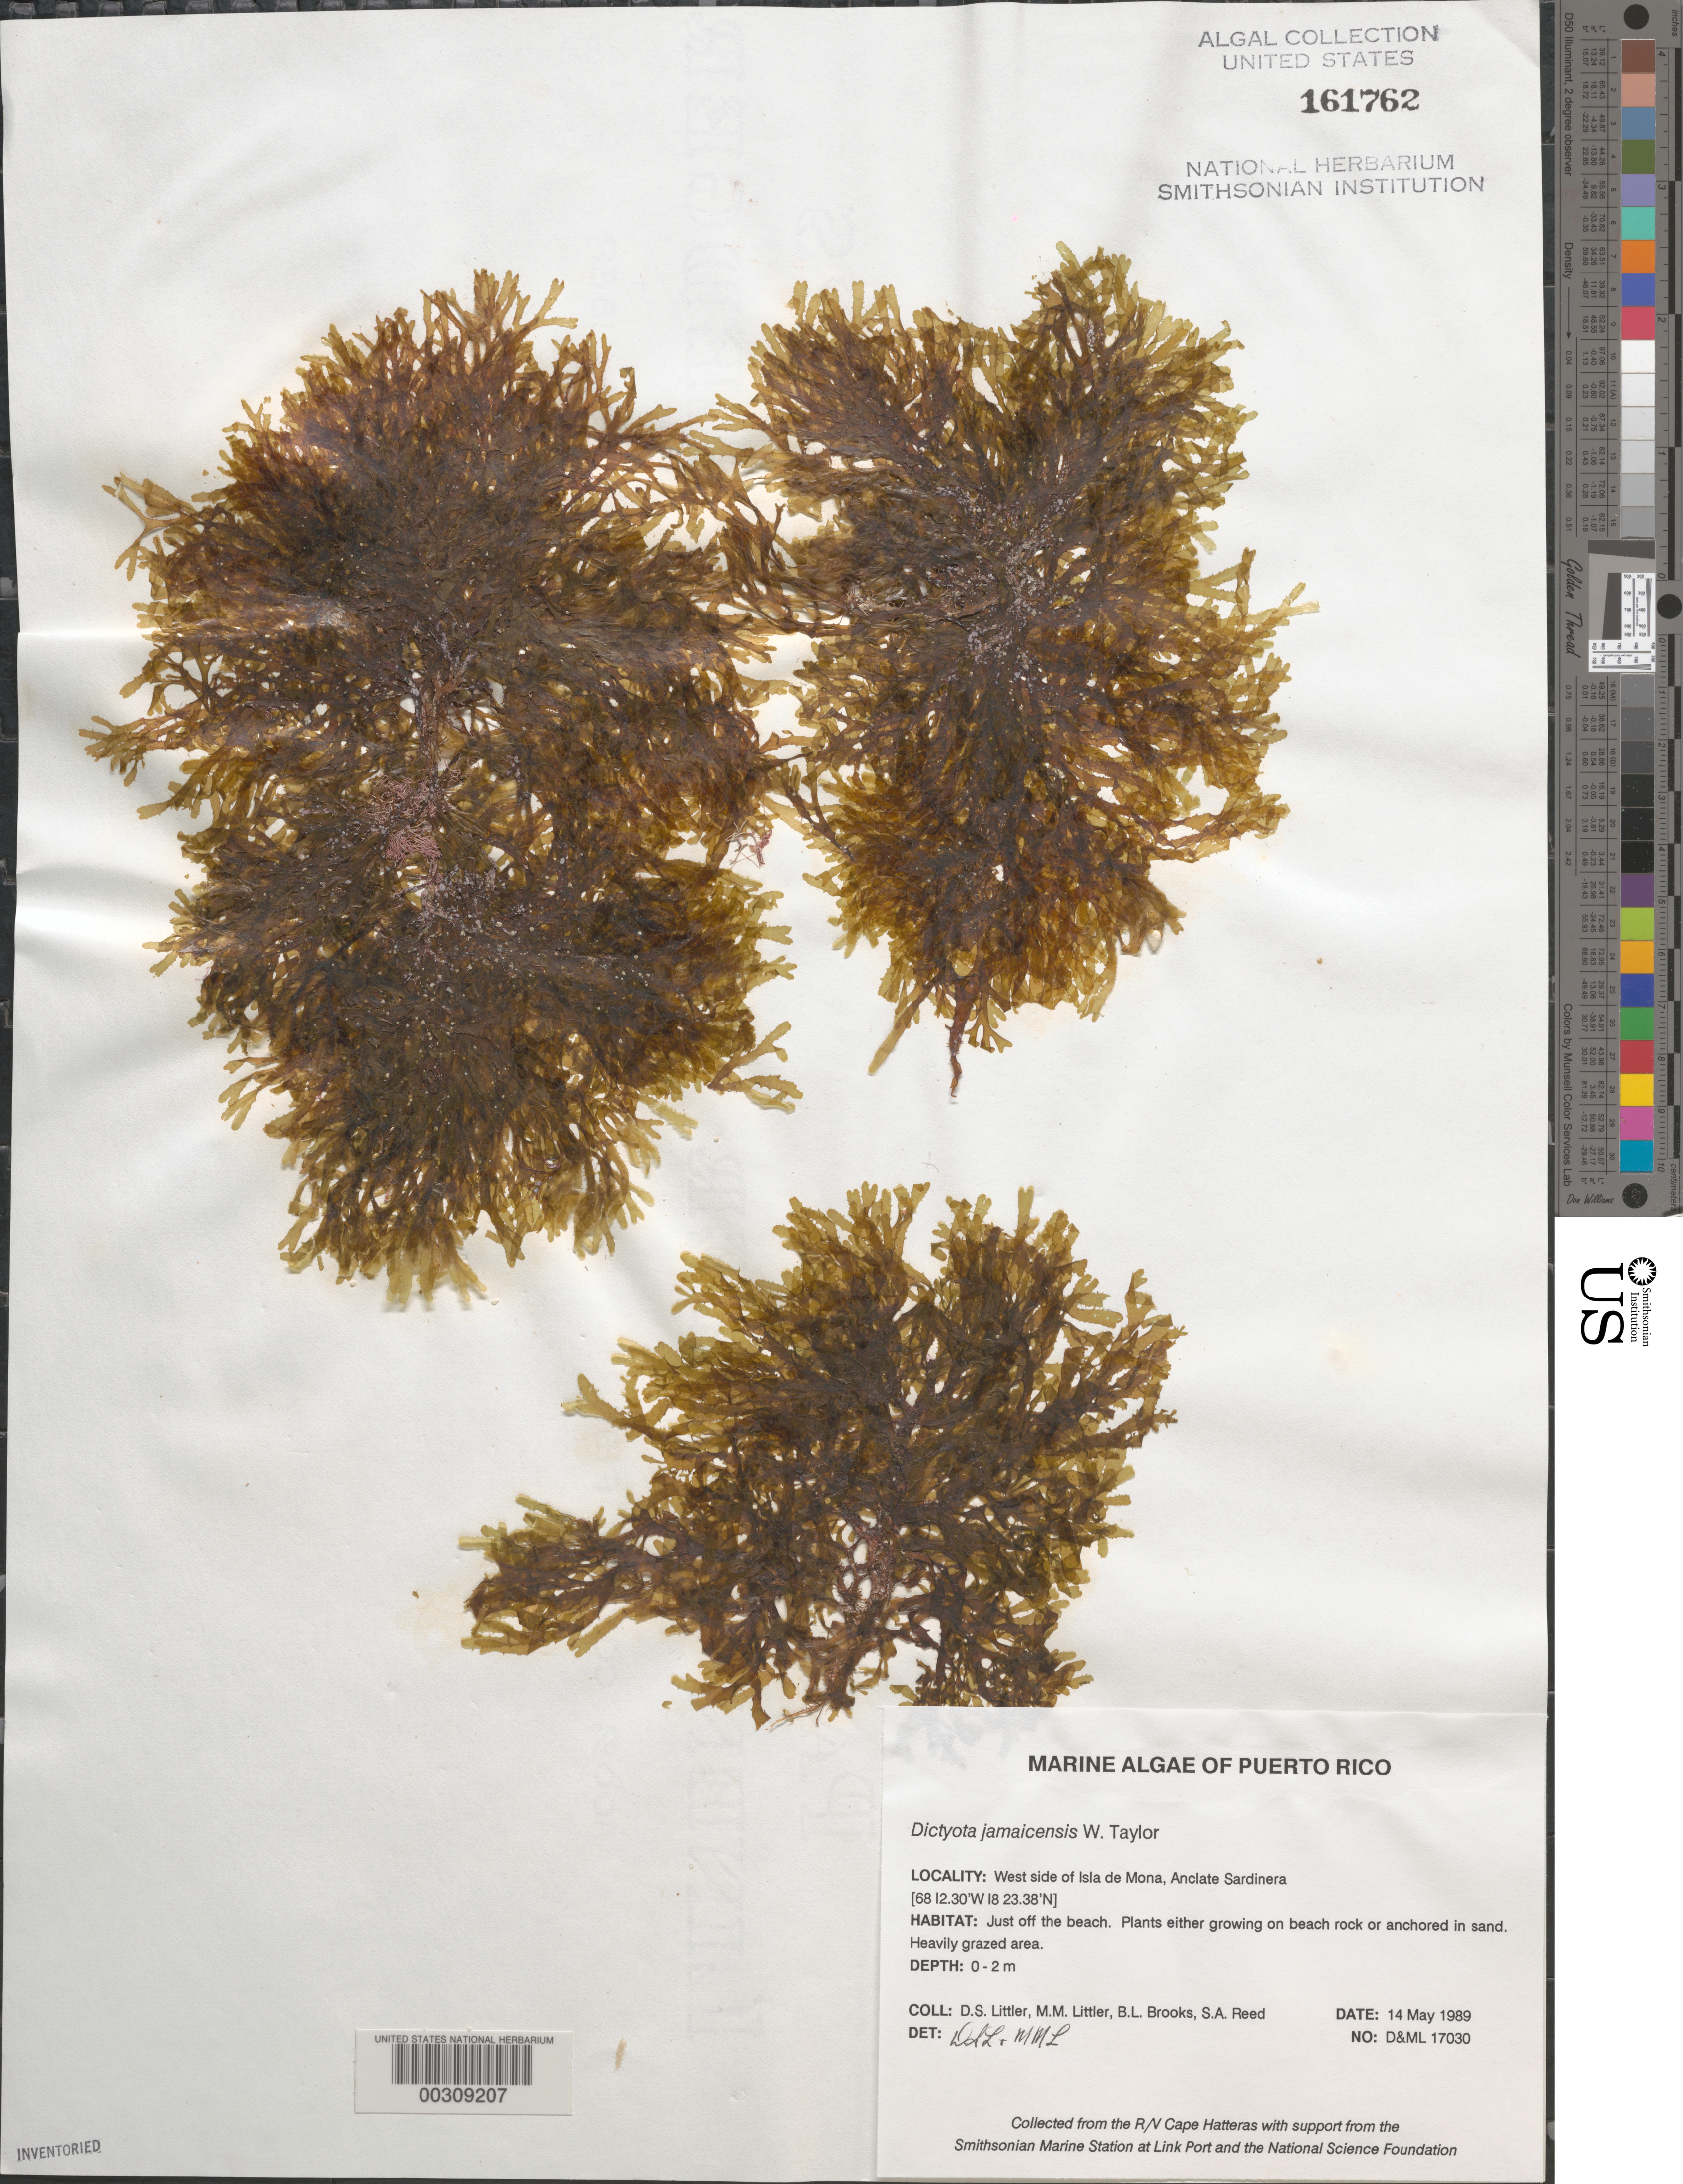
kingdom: Chromista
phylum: Ochrophyta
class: Phaeophyceae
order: Dictyotales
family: Dictyotaceae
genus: Dictyota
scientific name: Dictyota jamaicensis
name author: W.R. Taylor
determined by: Littler, D. S.; Littler, M. M.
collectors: D. S. Littler, M. M. Littler, B. Brooks & S. Reed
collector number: D&ML 17030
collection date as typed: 14 May 1989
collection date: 1989-05-14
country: Puerto Rico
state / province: Mayaguez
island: Isla de Mona (Isla Mona)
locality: Anclate Sardinera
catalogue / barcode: US 161762